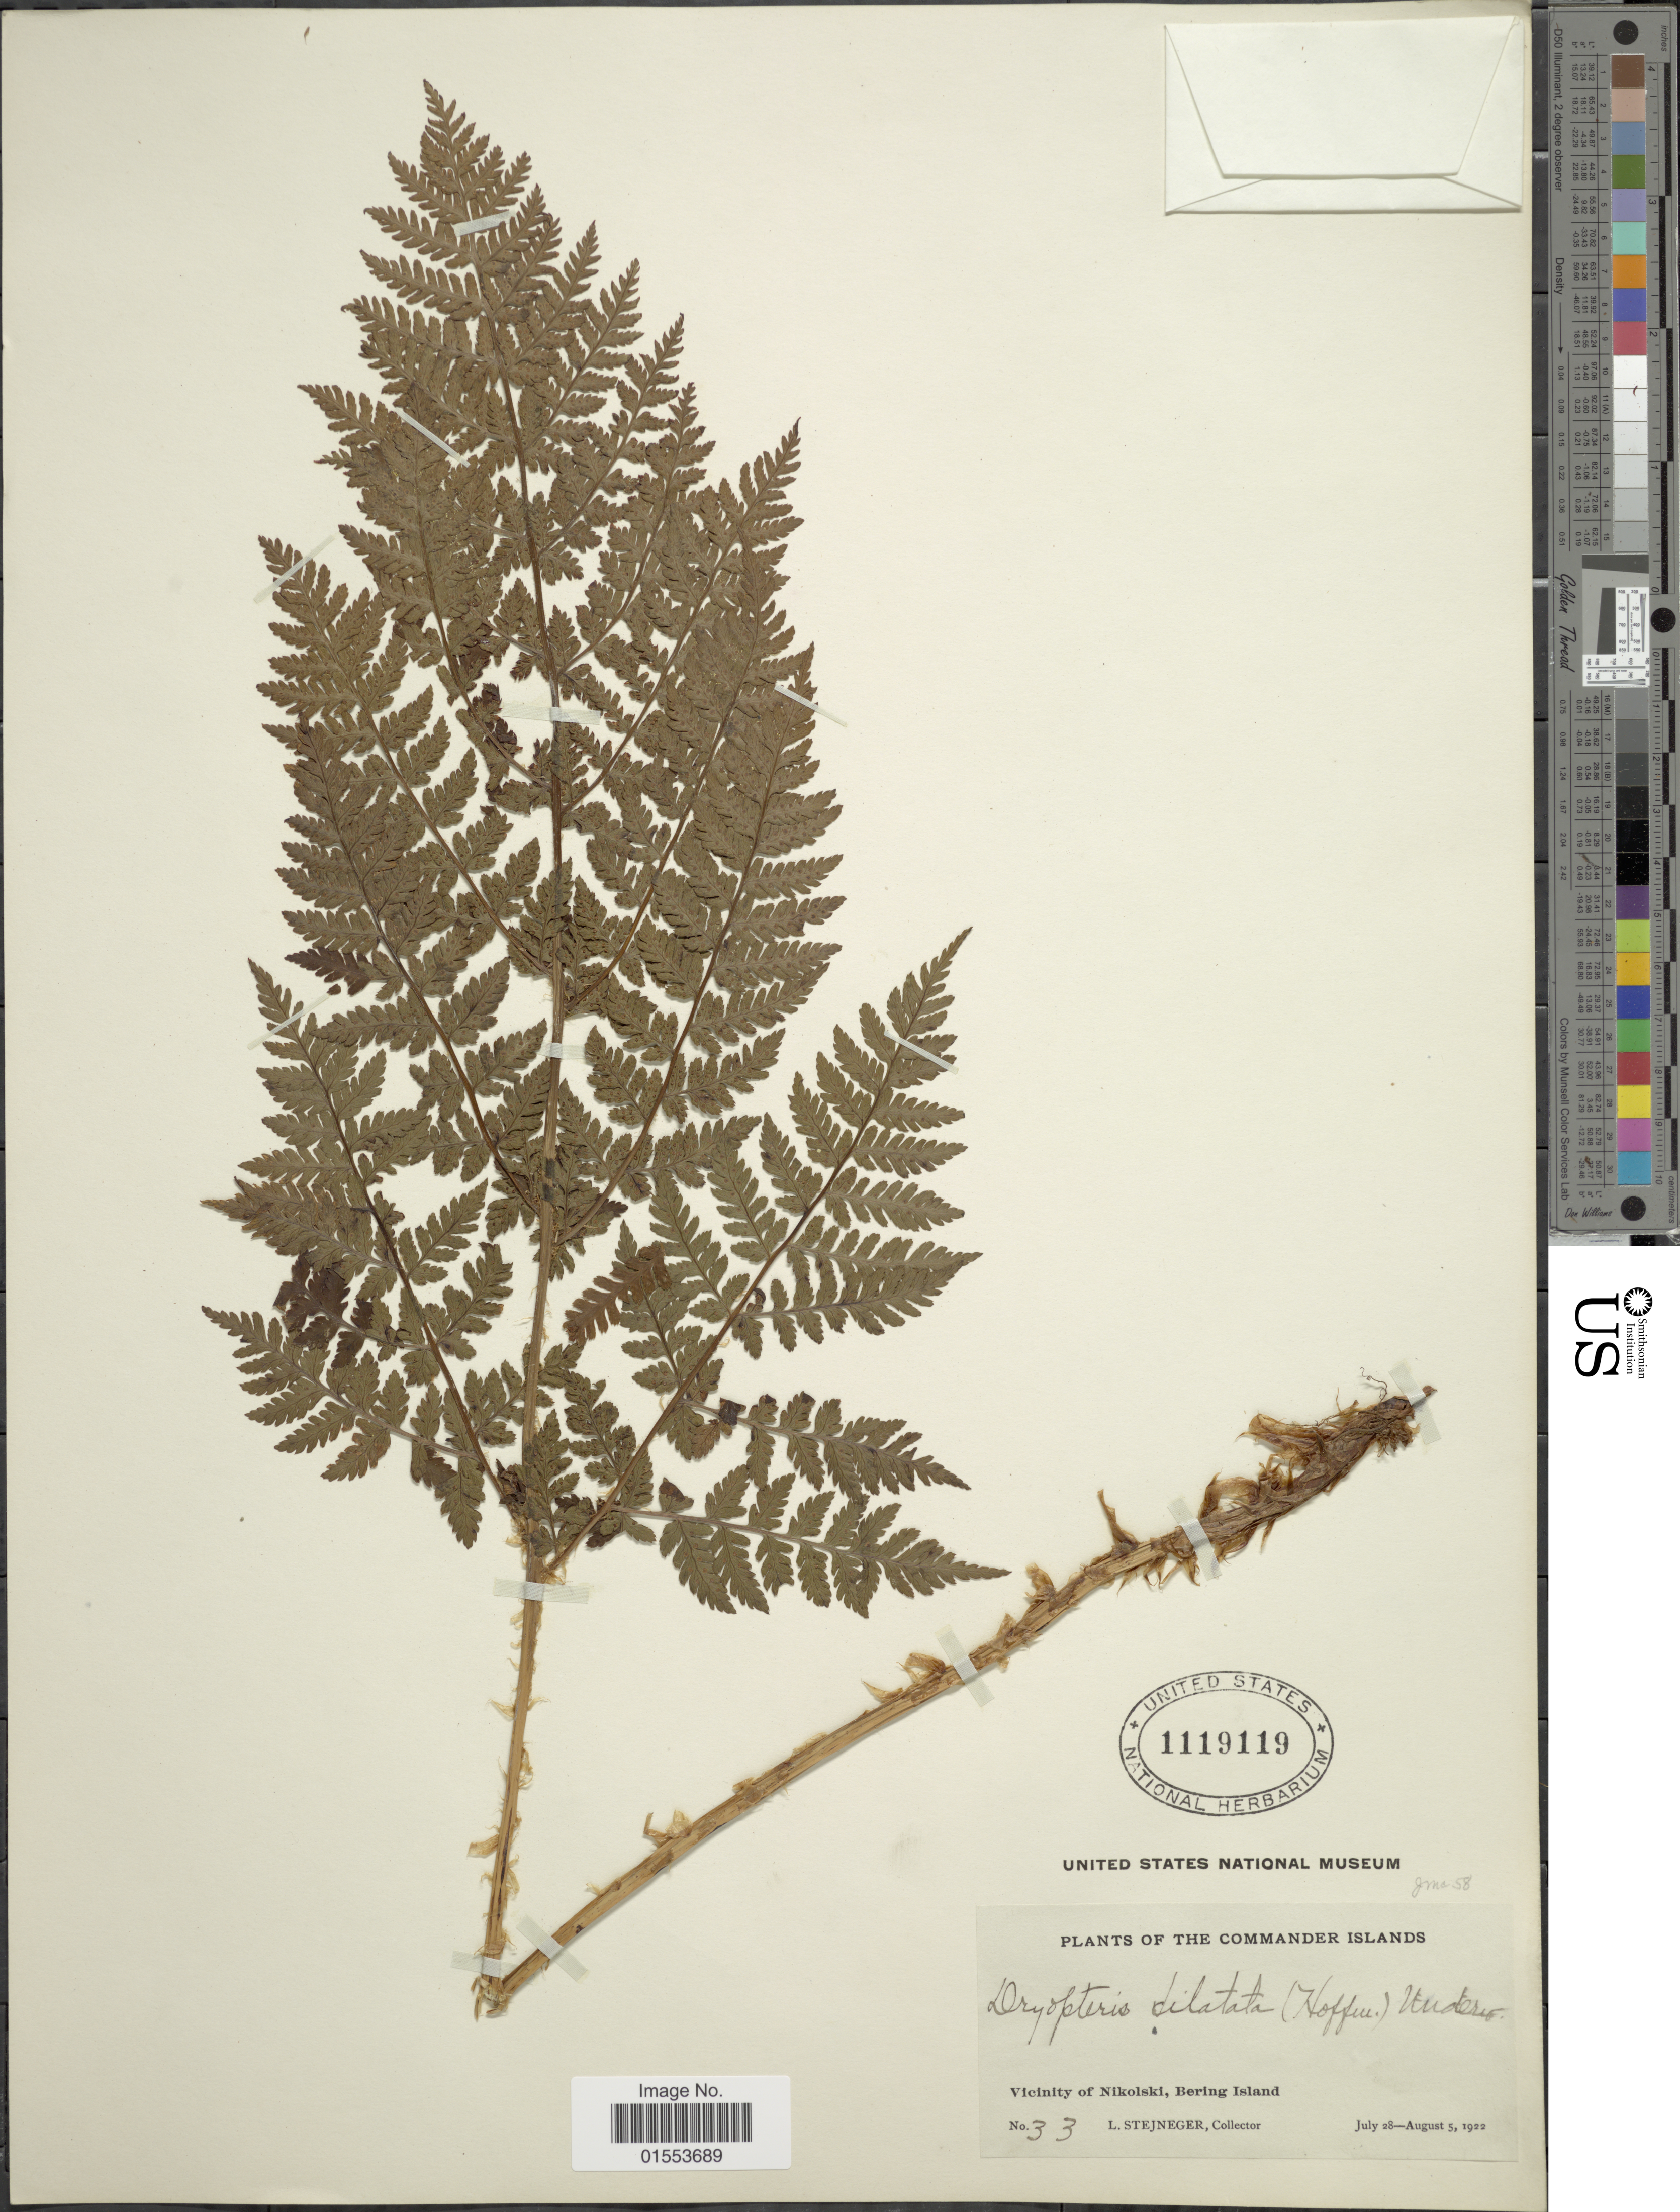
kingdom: Plantae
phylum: Tracheophyta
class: Polypodiopsida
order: Polypodiales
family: Dryopteridaceae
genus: Dryopteris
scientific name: Dryopteris austriaca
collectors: L. Stejneger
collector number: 33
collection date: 1922-07-28/1922-08-05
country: Russian Federation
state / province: Kamchatka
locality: Commander Islands. Vicinity of Nikolski, Bering Island.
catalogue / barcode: US 1119119